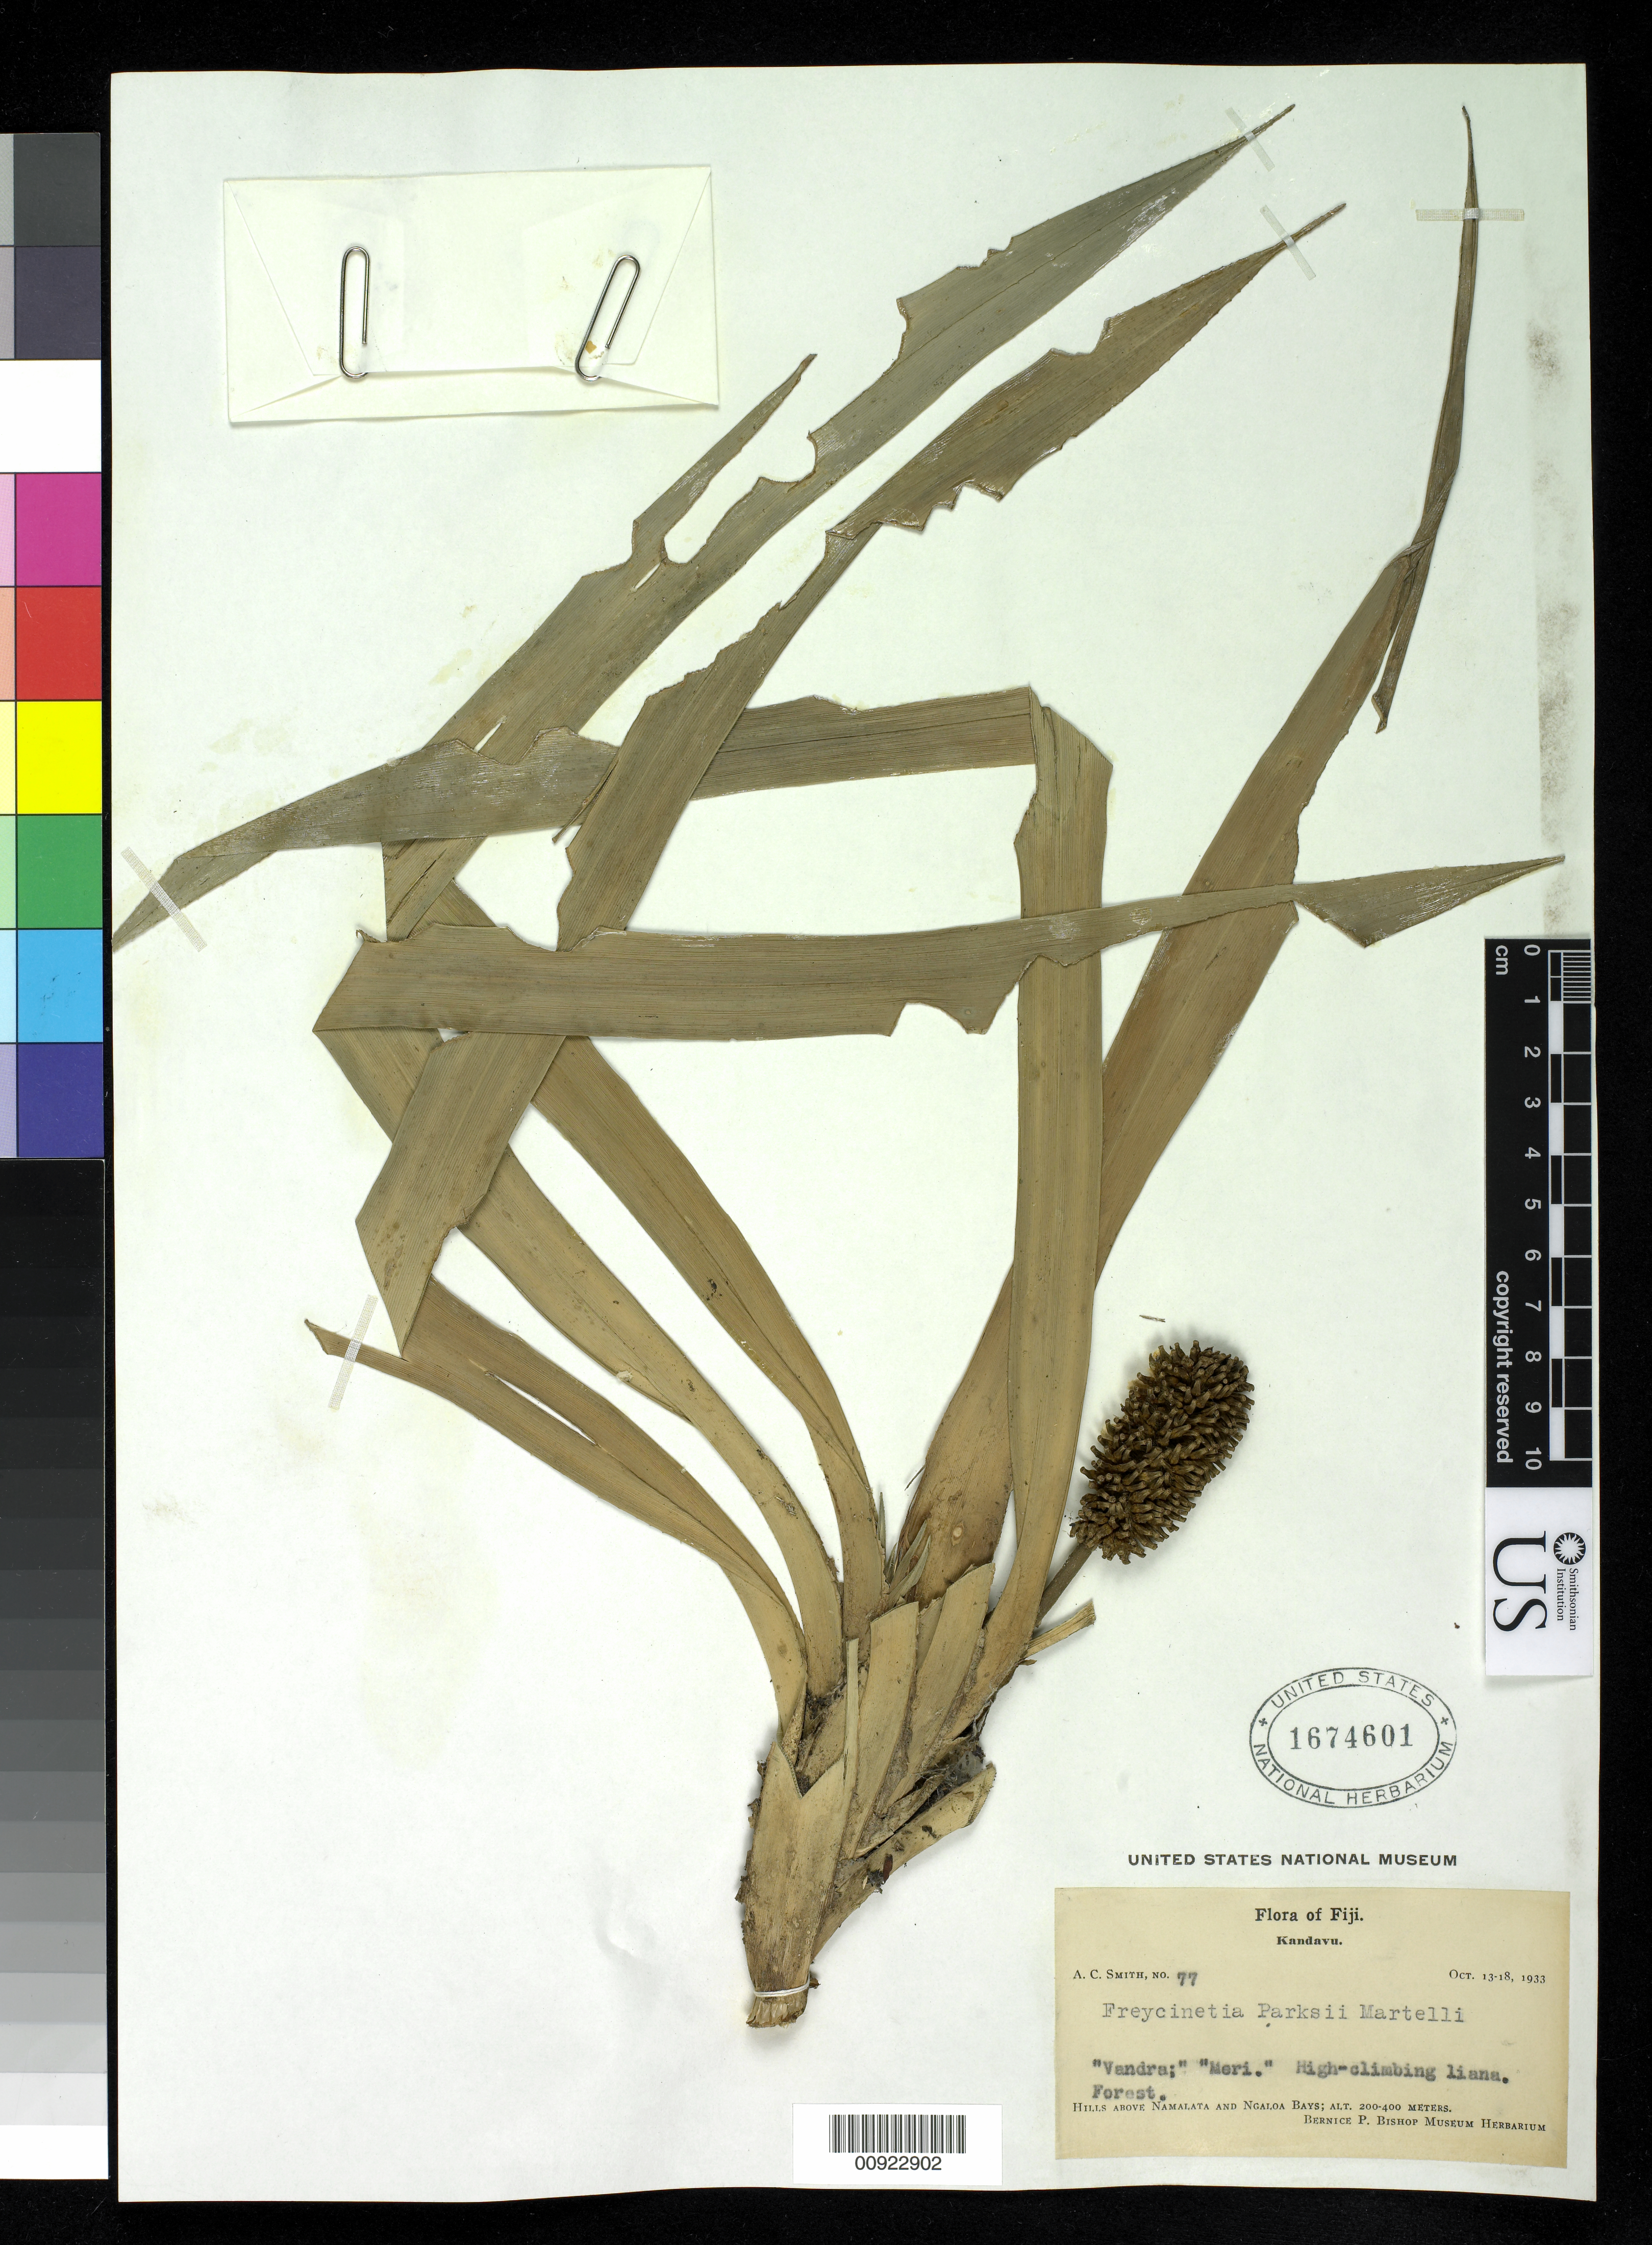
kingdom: Plantae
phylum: Tracheophyta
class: Liliopsida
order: Pandanales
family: Pandanaceae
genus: Freycinetia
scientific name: Freycinetia parksii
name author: Martelli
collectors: C. A. Smith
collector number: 77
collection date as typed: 13 Oct 1933 to 18 Oct 1933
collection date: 1933-10-13/1933-10-18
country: Fiji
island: Kadavu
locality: Hills above Namalta and Ngaloa Bays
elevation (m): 200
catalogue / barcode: US 1674601